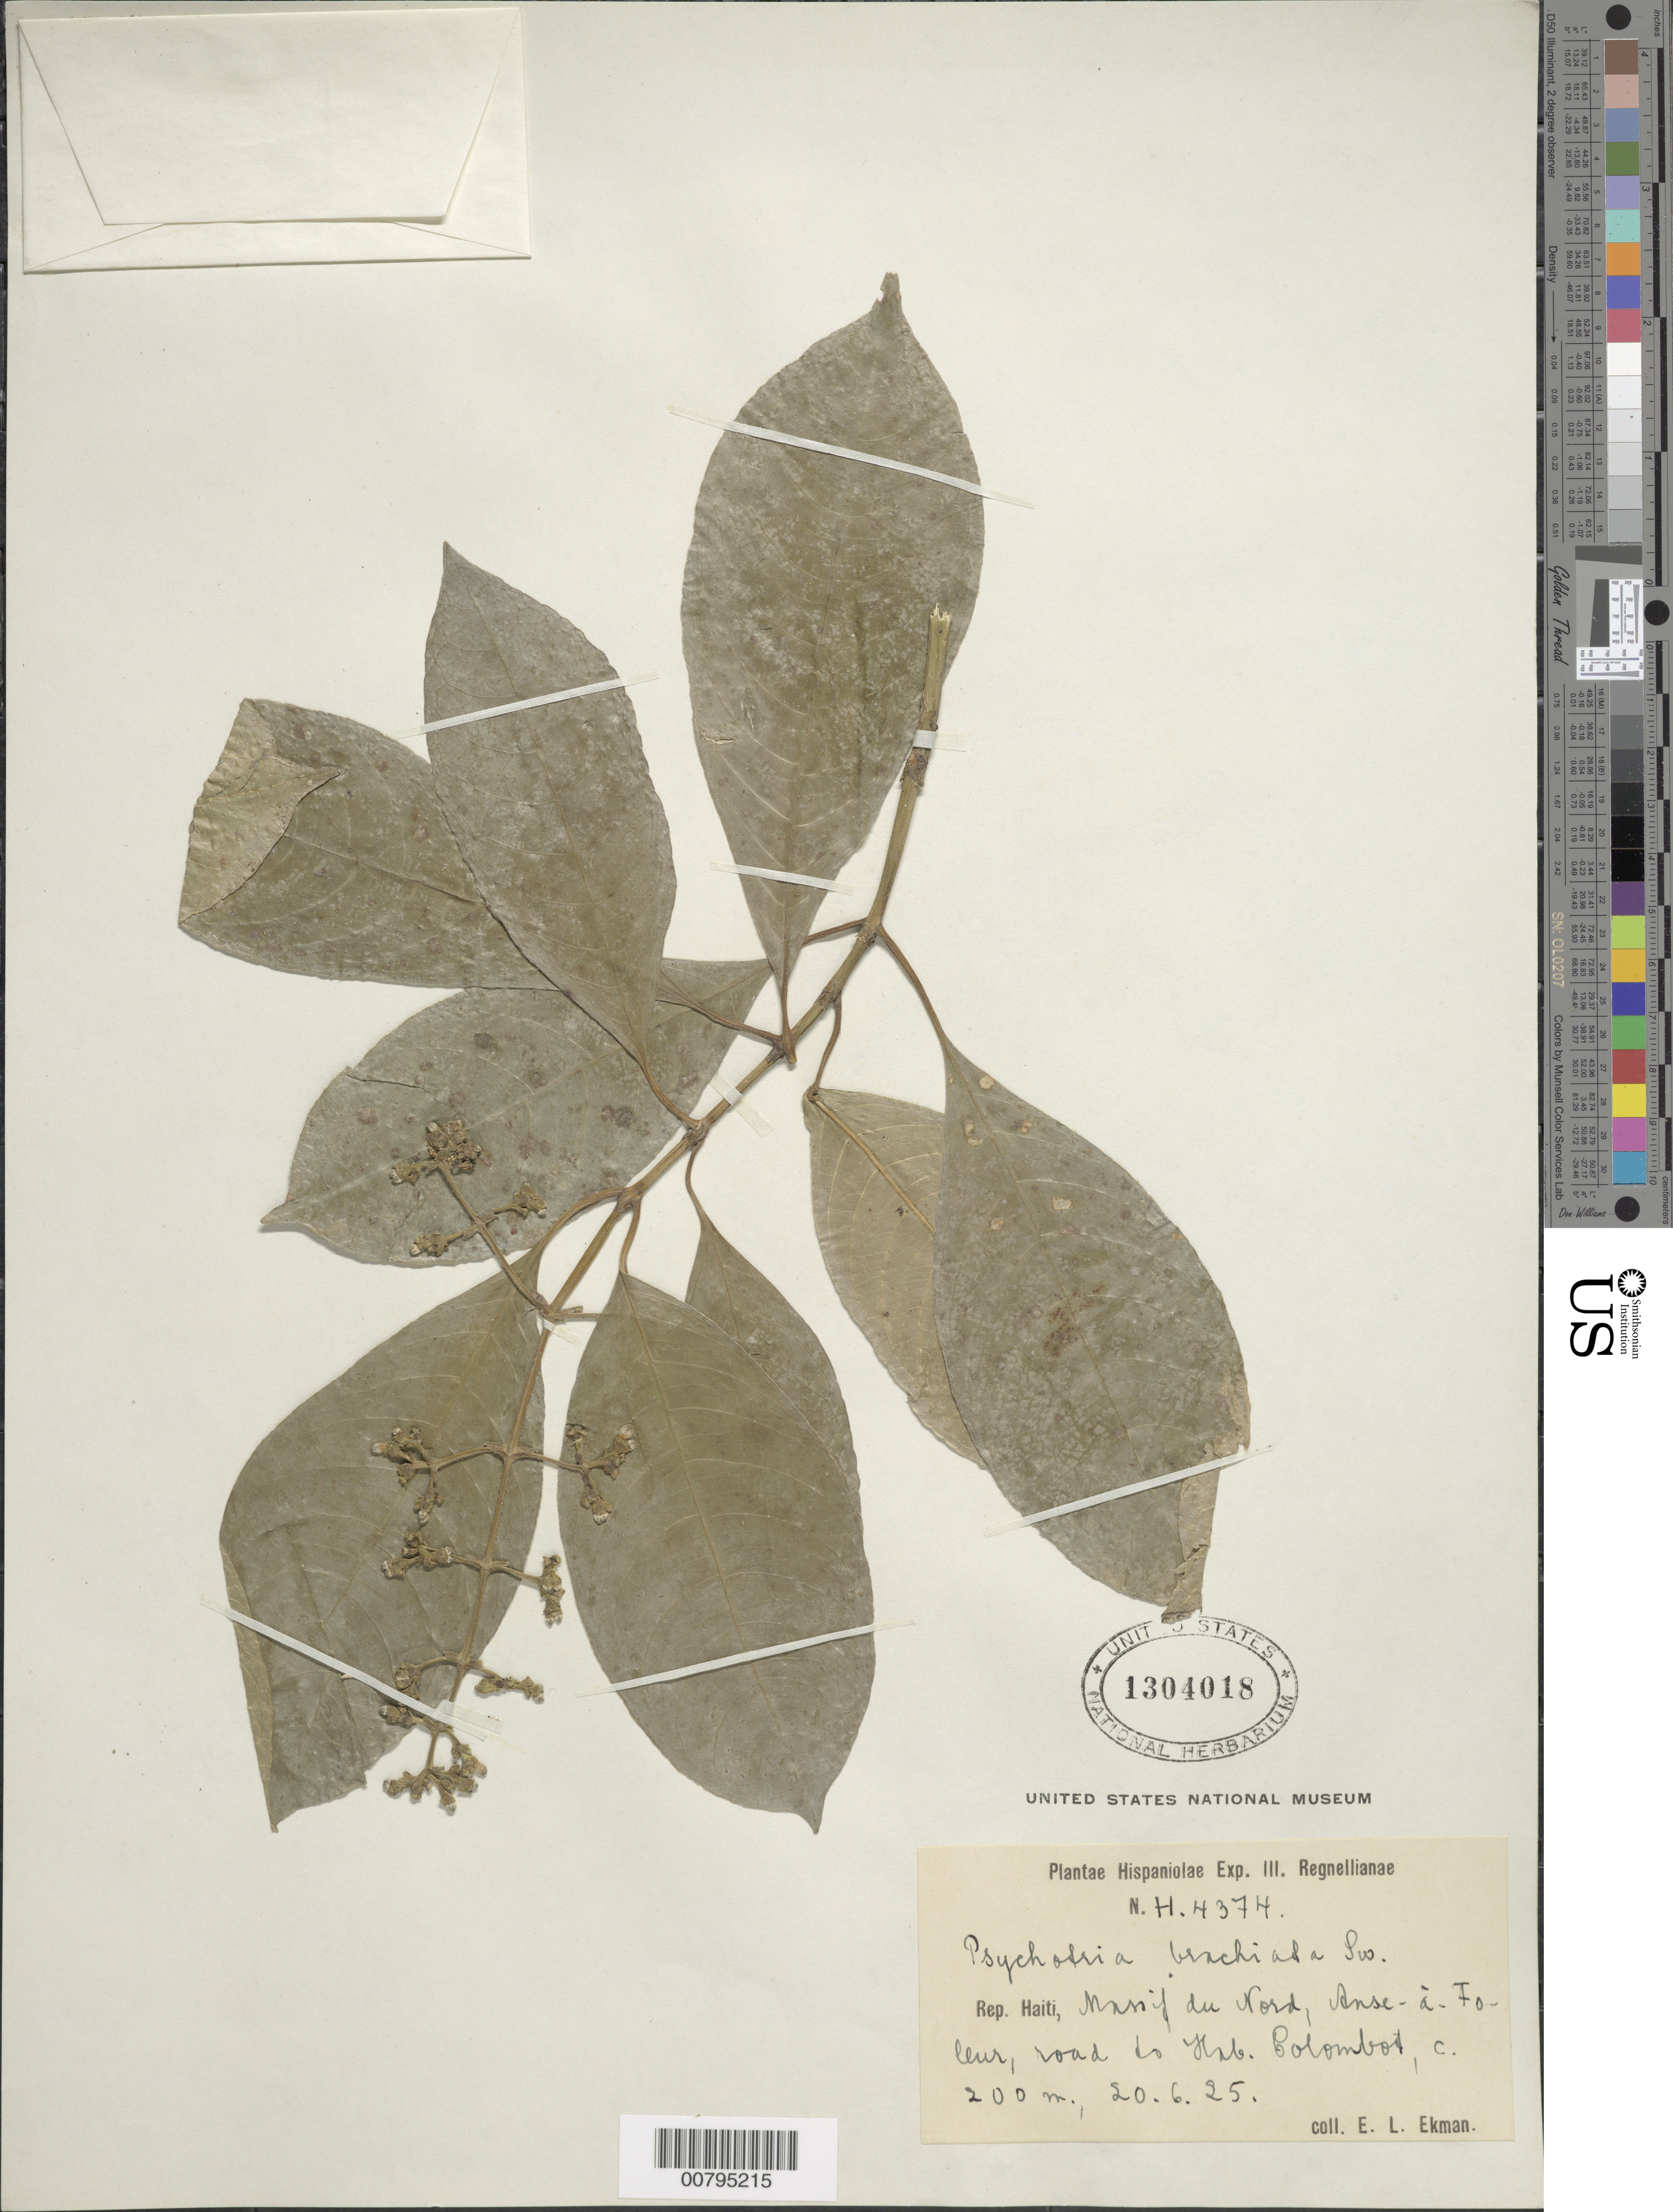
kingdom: Plantae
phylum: Tracheophyta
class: Magnoliopsida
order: Gentianales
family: Rubiaceae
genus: Psychotria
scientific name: Psychotria brachiata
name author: Sw.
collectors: E. L. Ekman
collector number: H 4374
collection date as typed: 20 Jun 1925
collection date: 1925-06-20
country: Haiti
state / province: Nord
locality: Massif du Nord, Anse-a-Foleur, road to Mt. Columbot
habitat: Along road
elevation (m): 200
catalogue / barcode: US 1304018